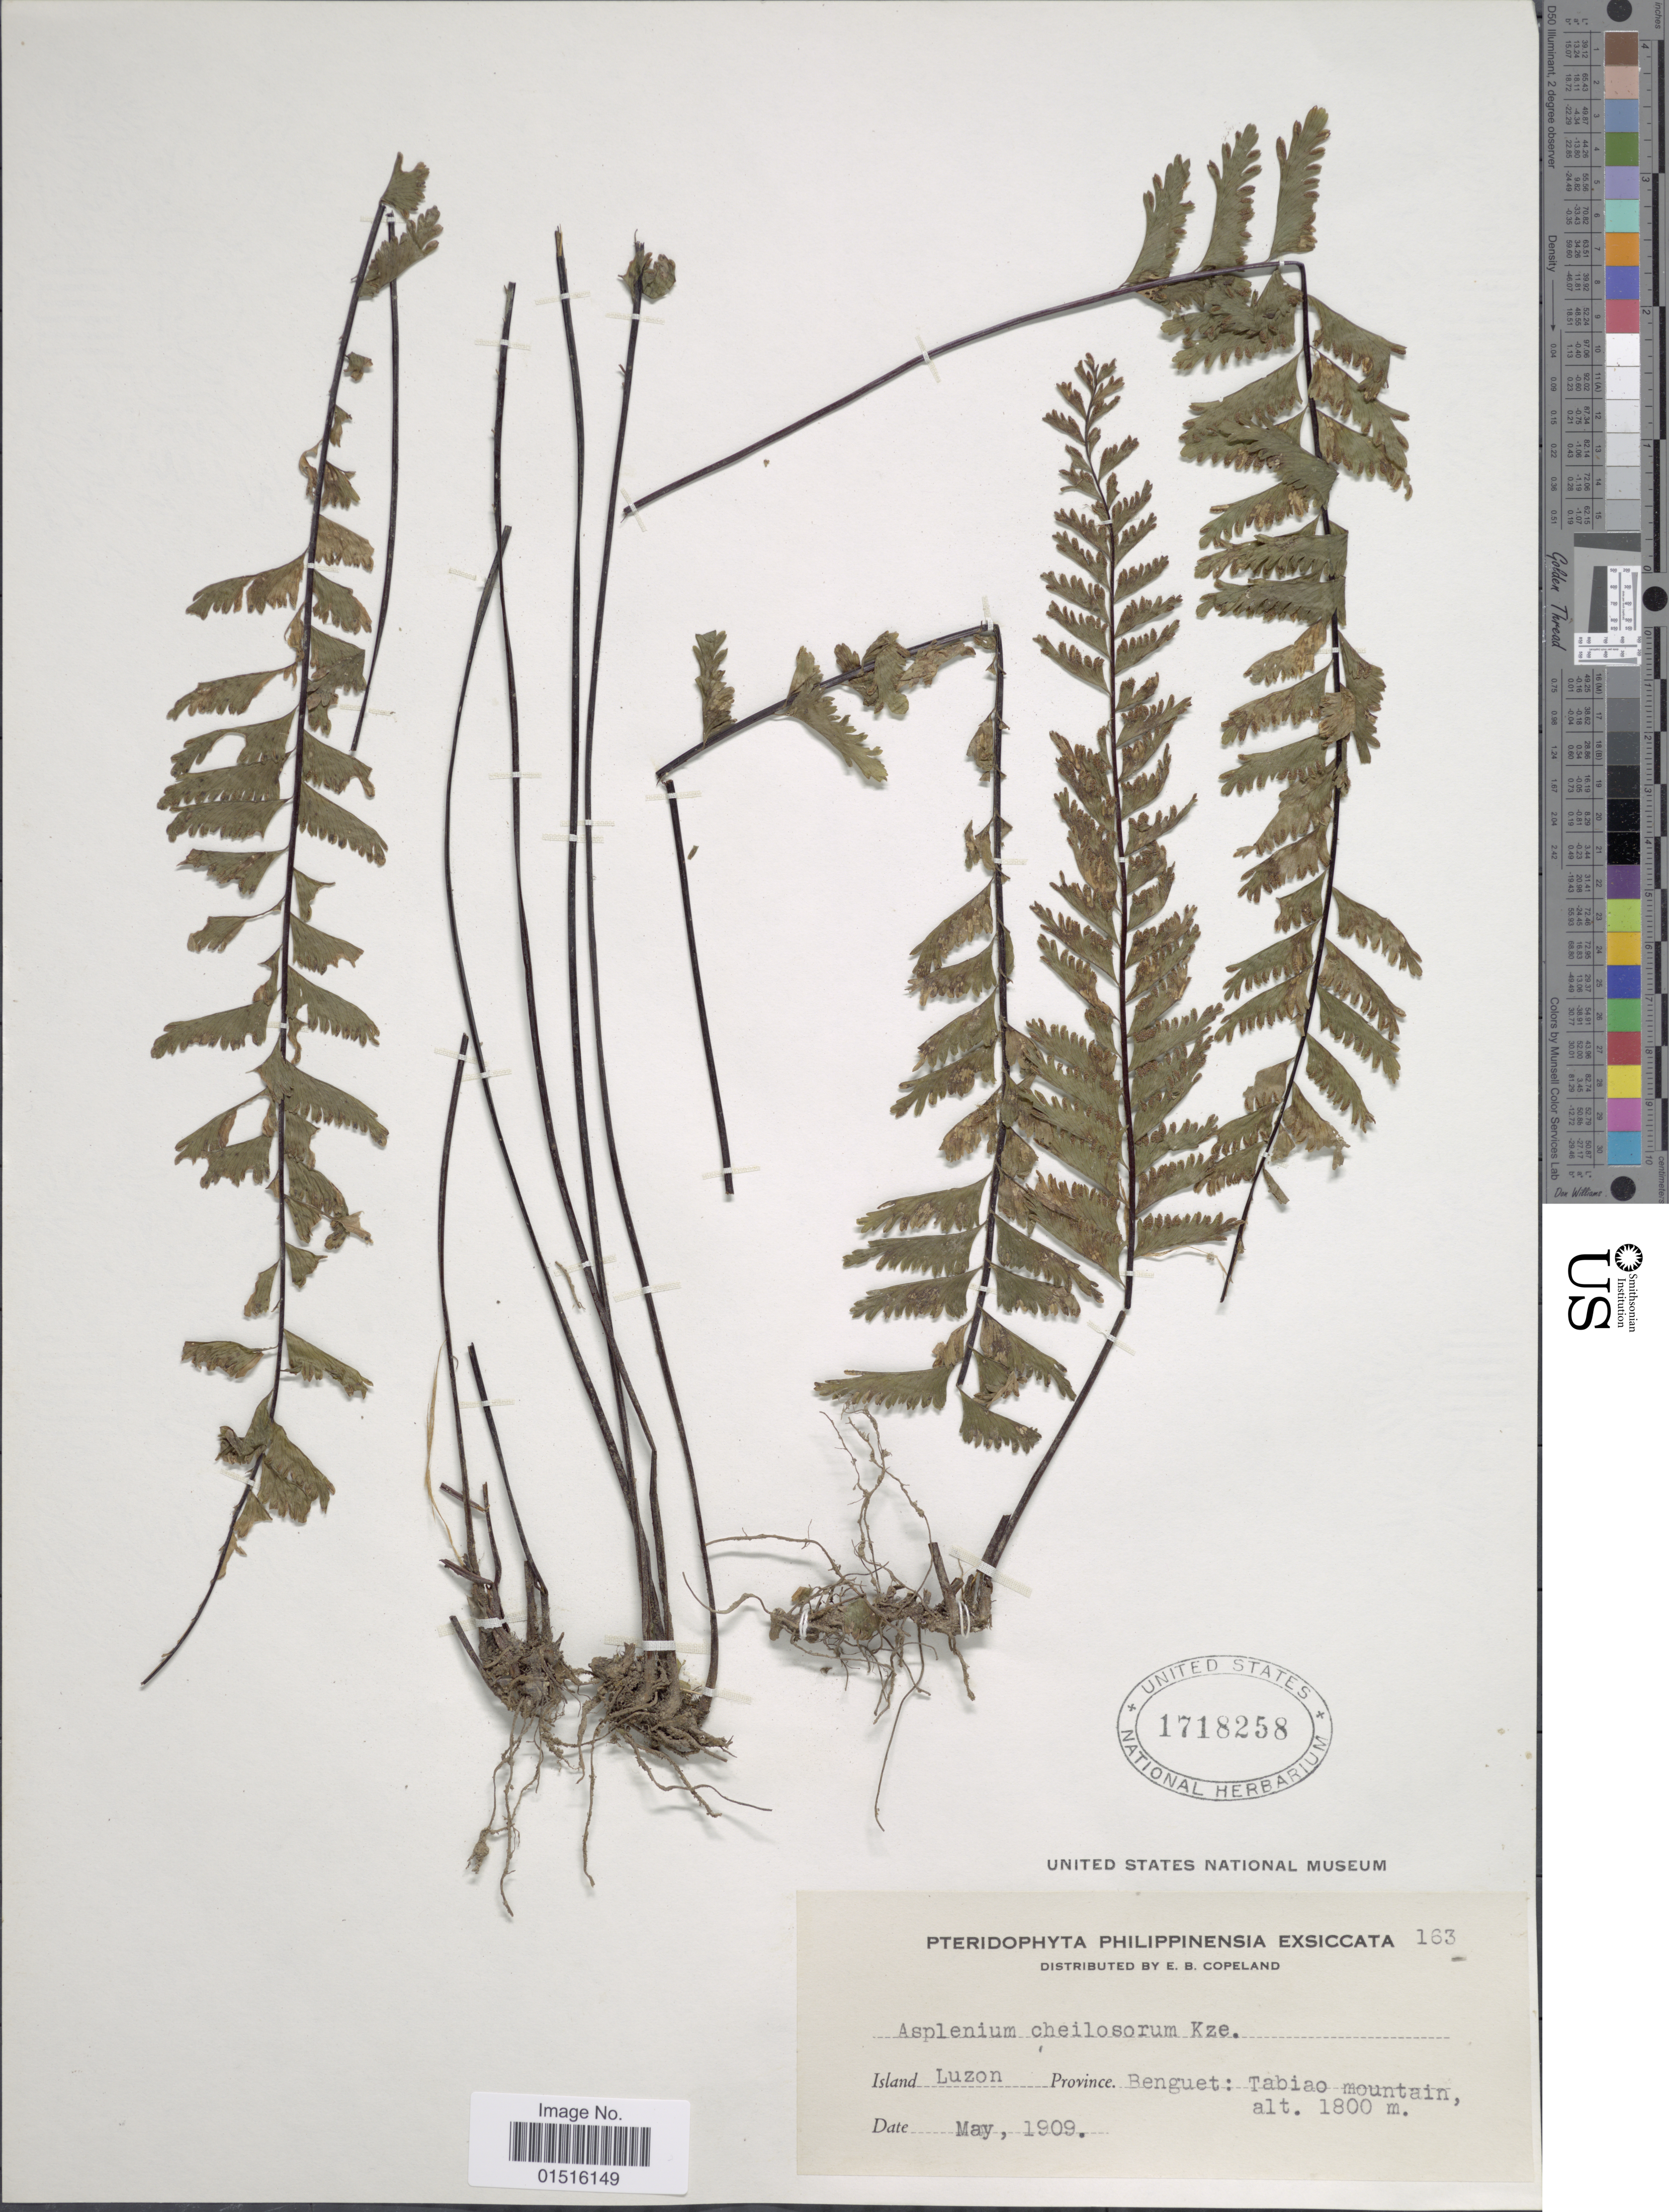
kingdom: Plantae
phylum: Tracheophyta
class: Polypodiopsida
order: Polypodiales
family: Aspleniaceae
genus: Asplenium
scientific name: Asplenium cheilosorum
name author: Kunze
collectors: E. B. Copeland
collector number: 163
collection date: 1909-05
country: Philippines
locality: Island Luzon, Province Benguet: Tabiao mountain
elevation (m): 1800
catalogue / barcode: US 1718258